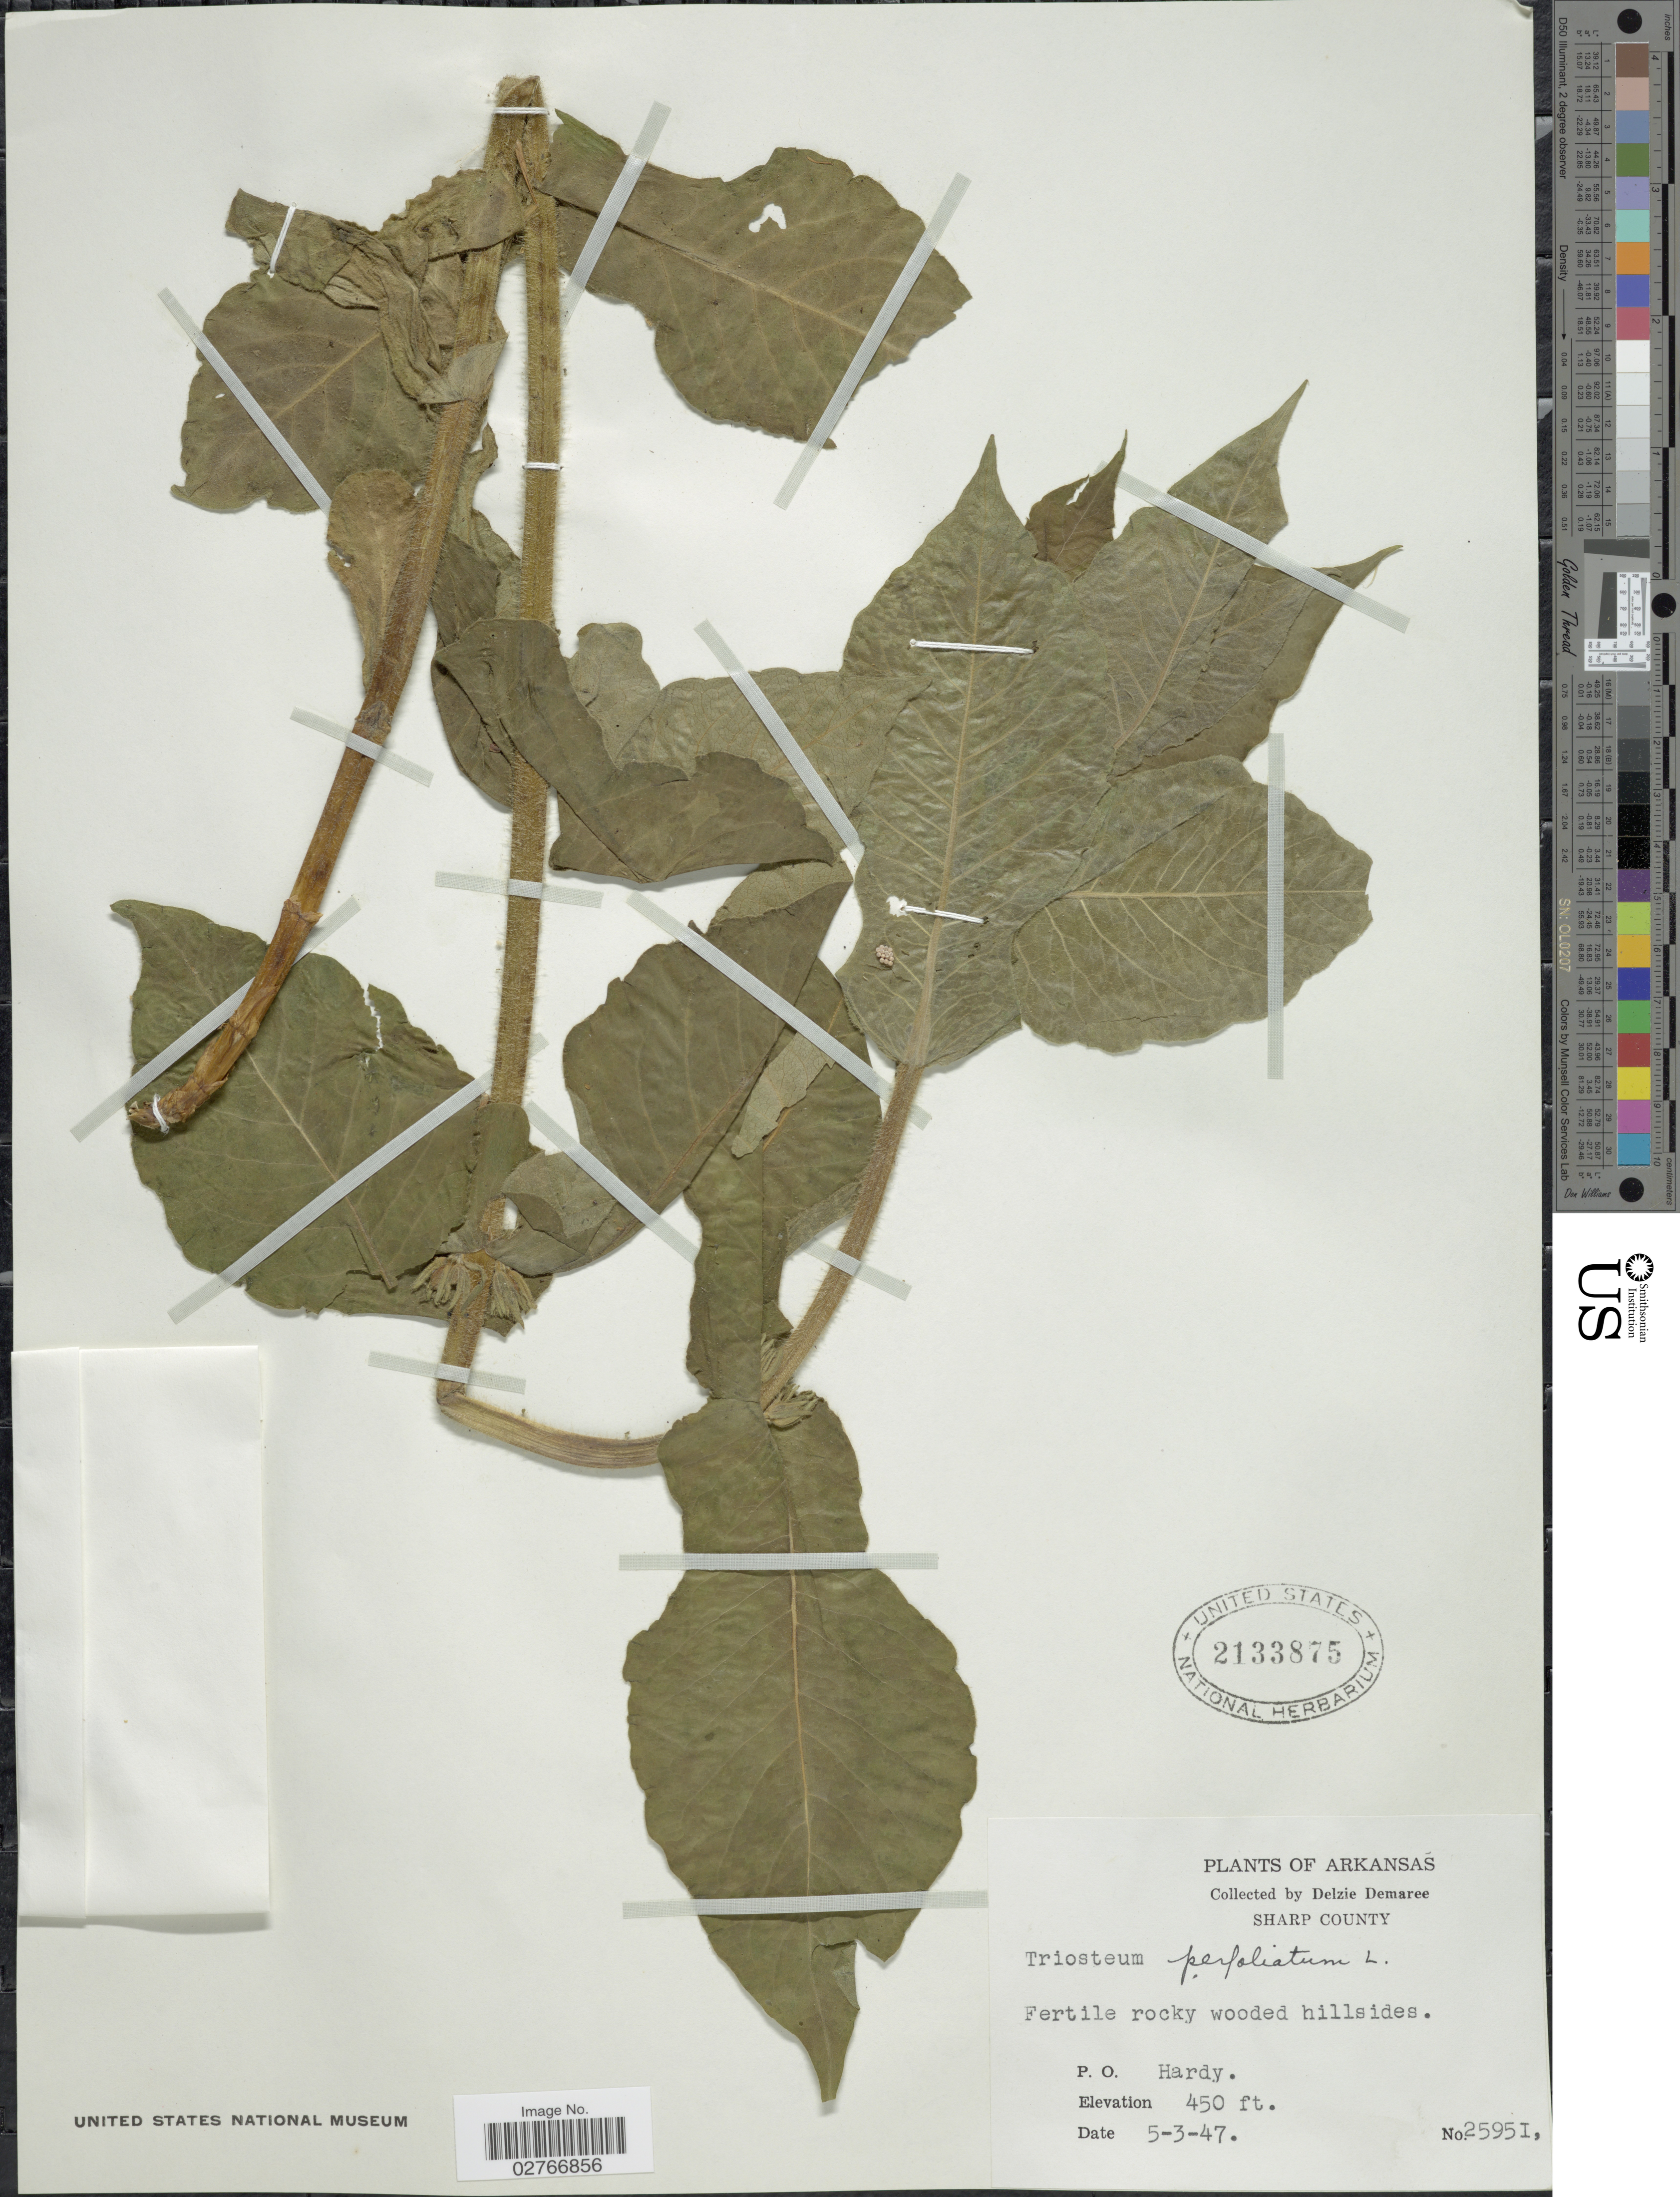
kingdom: Plantae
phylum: Tracheophyta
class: Magnoliopsida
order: Dipsacales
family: Caprifoliaceae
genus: Triosteum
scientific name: Triosteum perfoliatum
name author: L.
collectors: D. Demaree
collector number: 25951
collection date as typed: Transcribed d/m/y: 3/5/47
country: United States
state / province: Arkansas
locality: Sharp County. P.O. Hardy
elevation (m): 137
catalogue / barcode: US 2133875